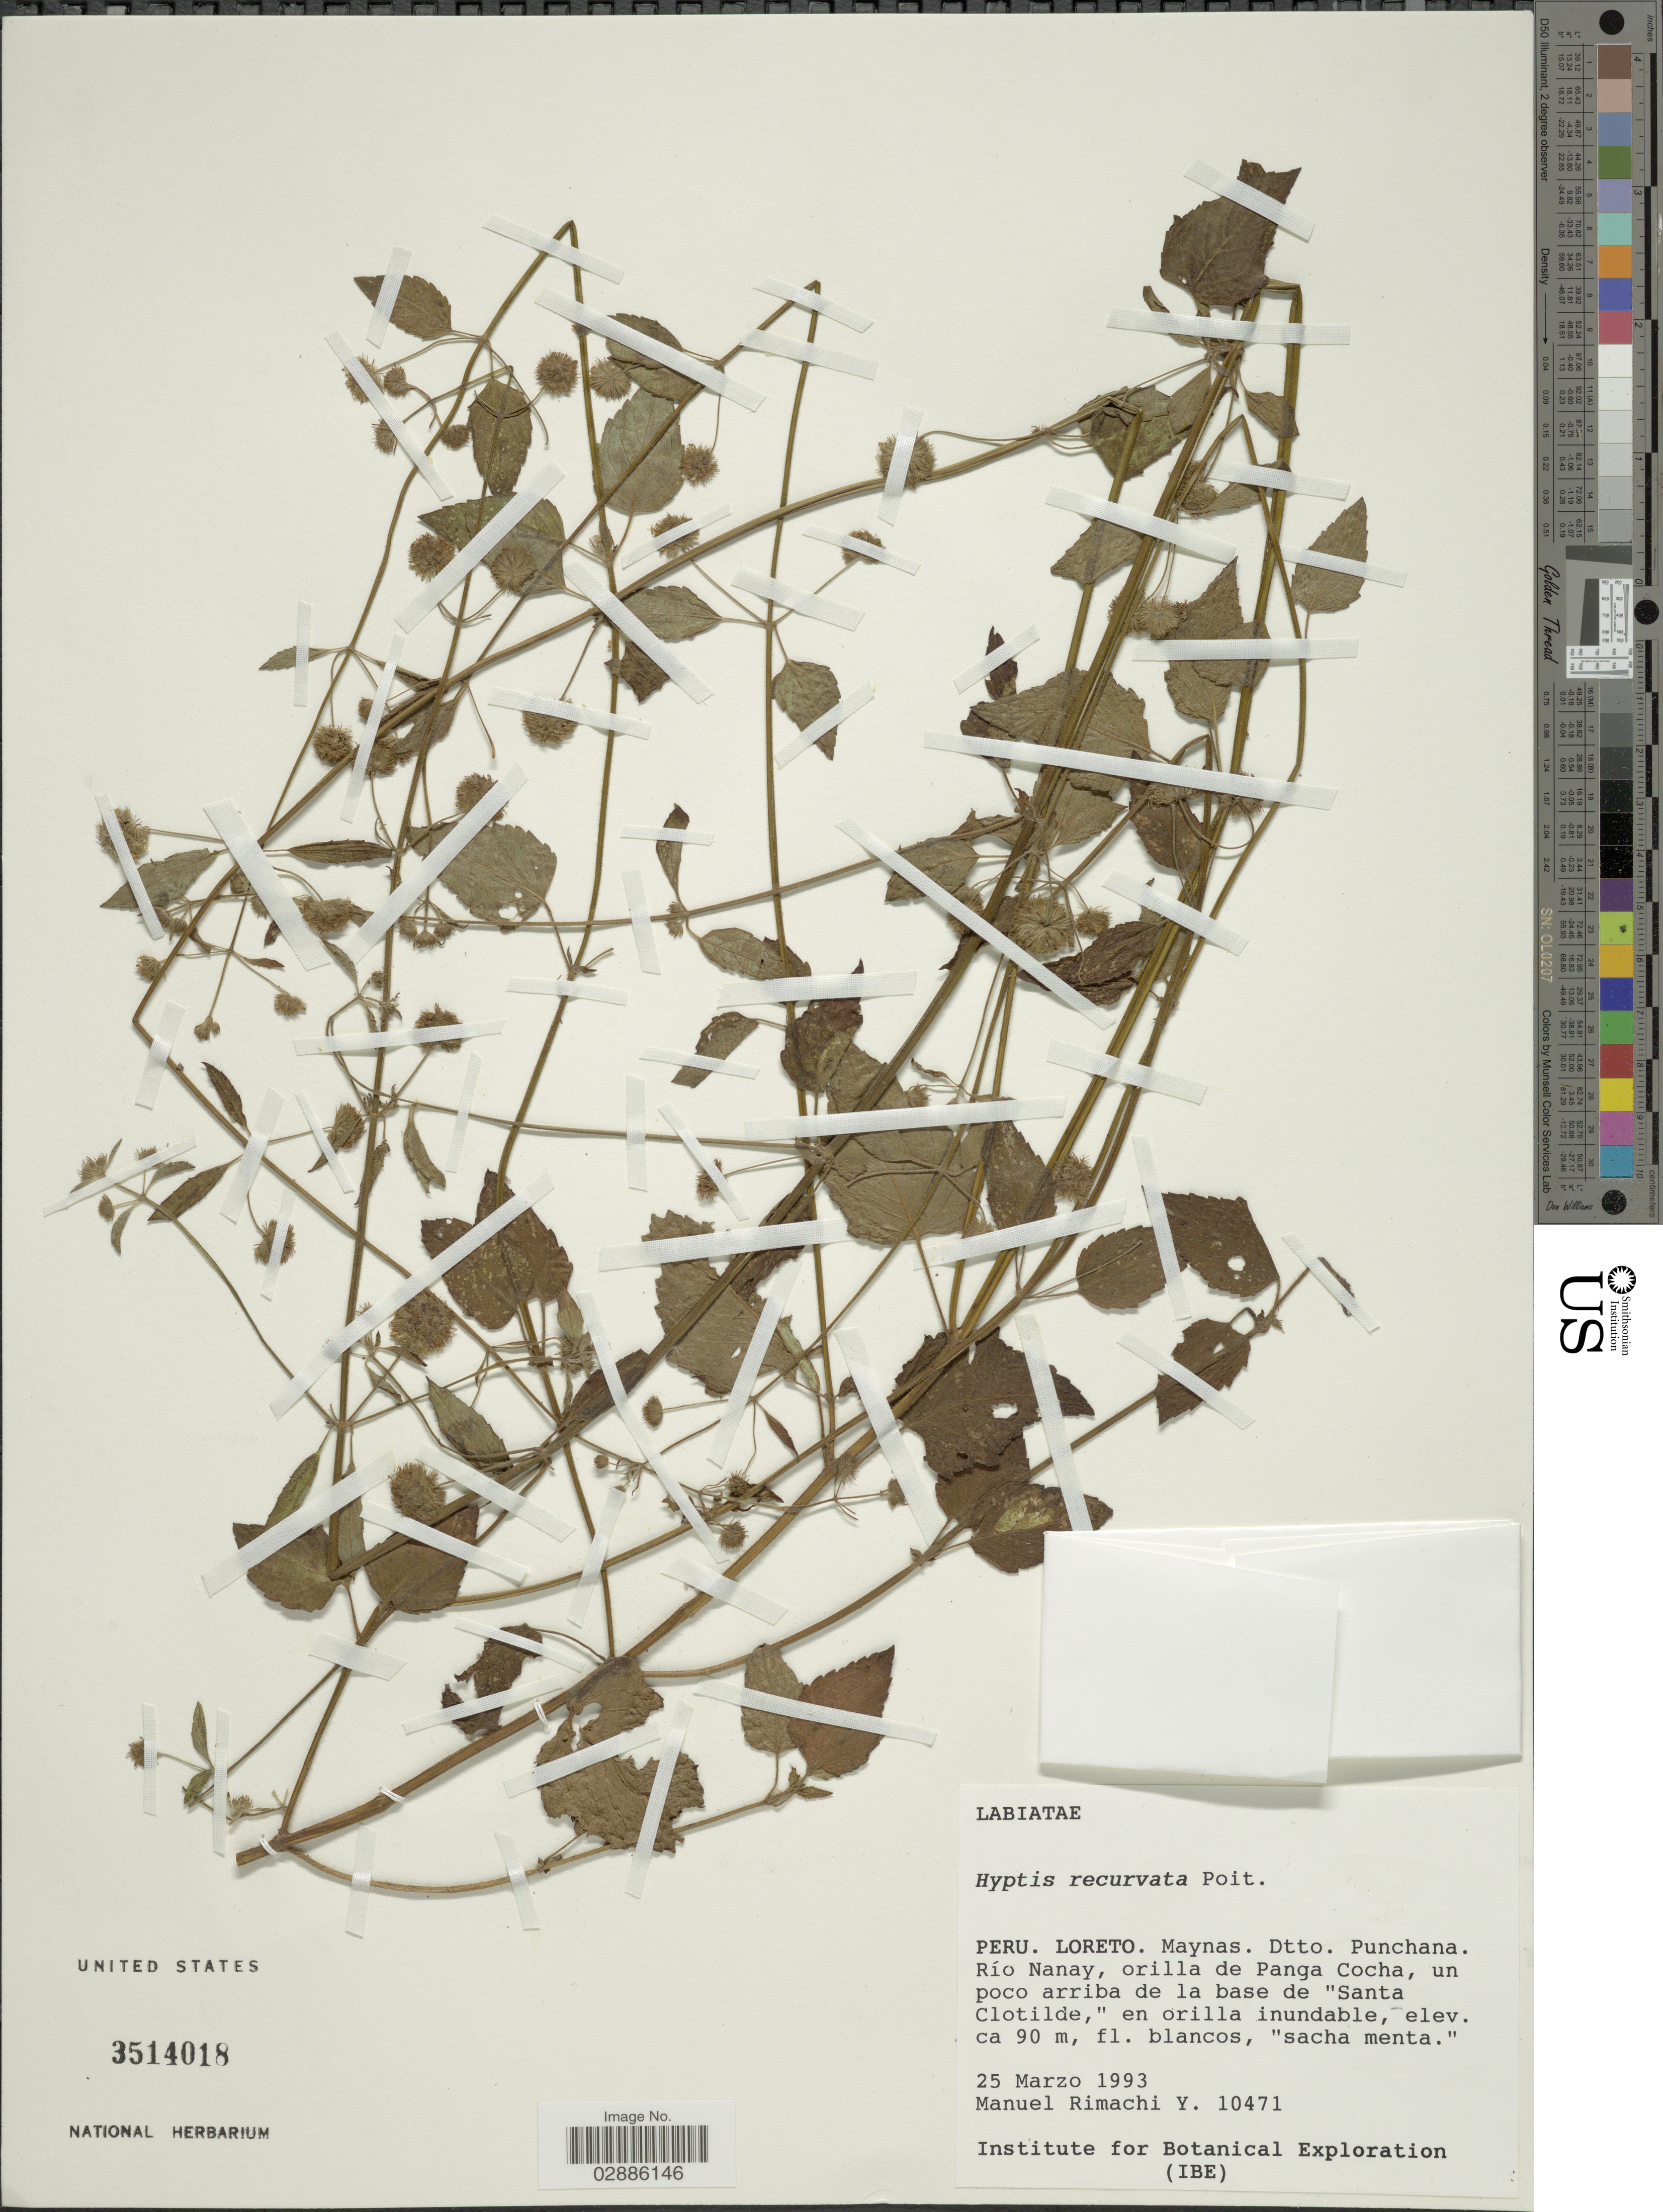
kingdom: Plantae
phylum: Tracheophyta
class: Magnoliopsida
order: Lamiales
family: Lamiaceae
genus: Hyptis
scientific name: Hyptis recurvata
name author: Poit.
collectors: M. Rimachi Y.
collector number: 10471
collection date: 1993-03-25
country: Peru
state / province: Loreto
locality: Maynas. Dtto. Punchana. Río Nanay, orilla de Panga Cocha, un poco arriba de la base de "Santa Clotilde,".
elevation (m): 90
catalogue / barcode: US 3514018